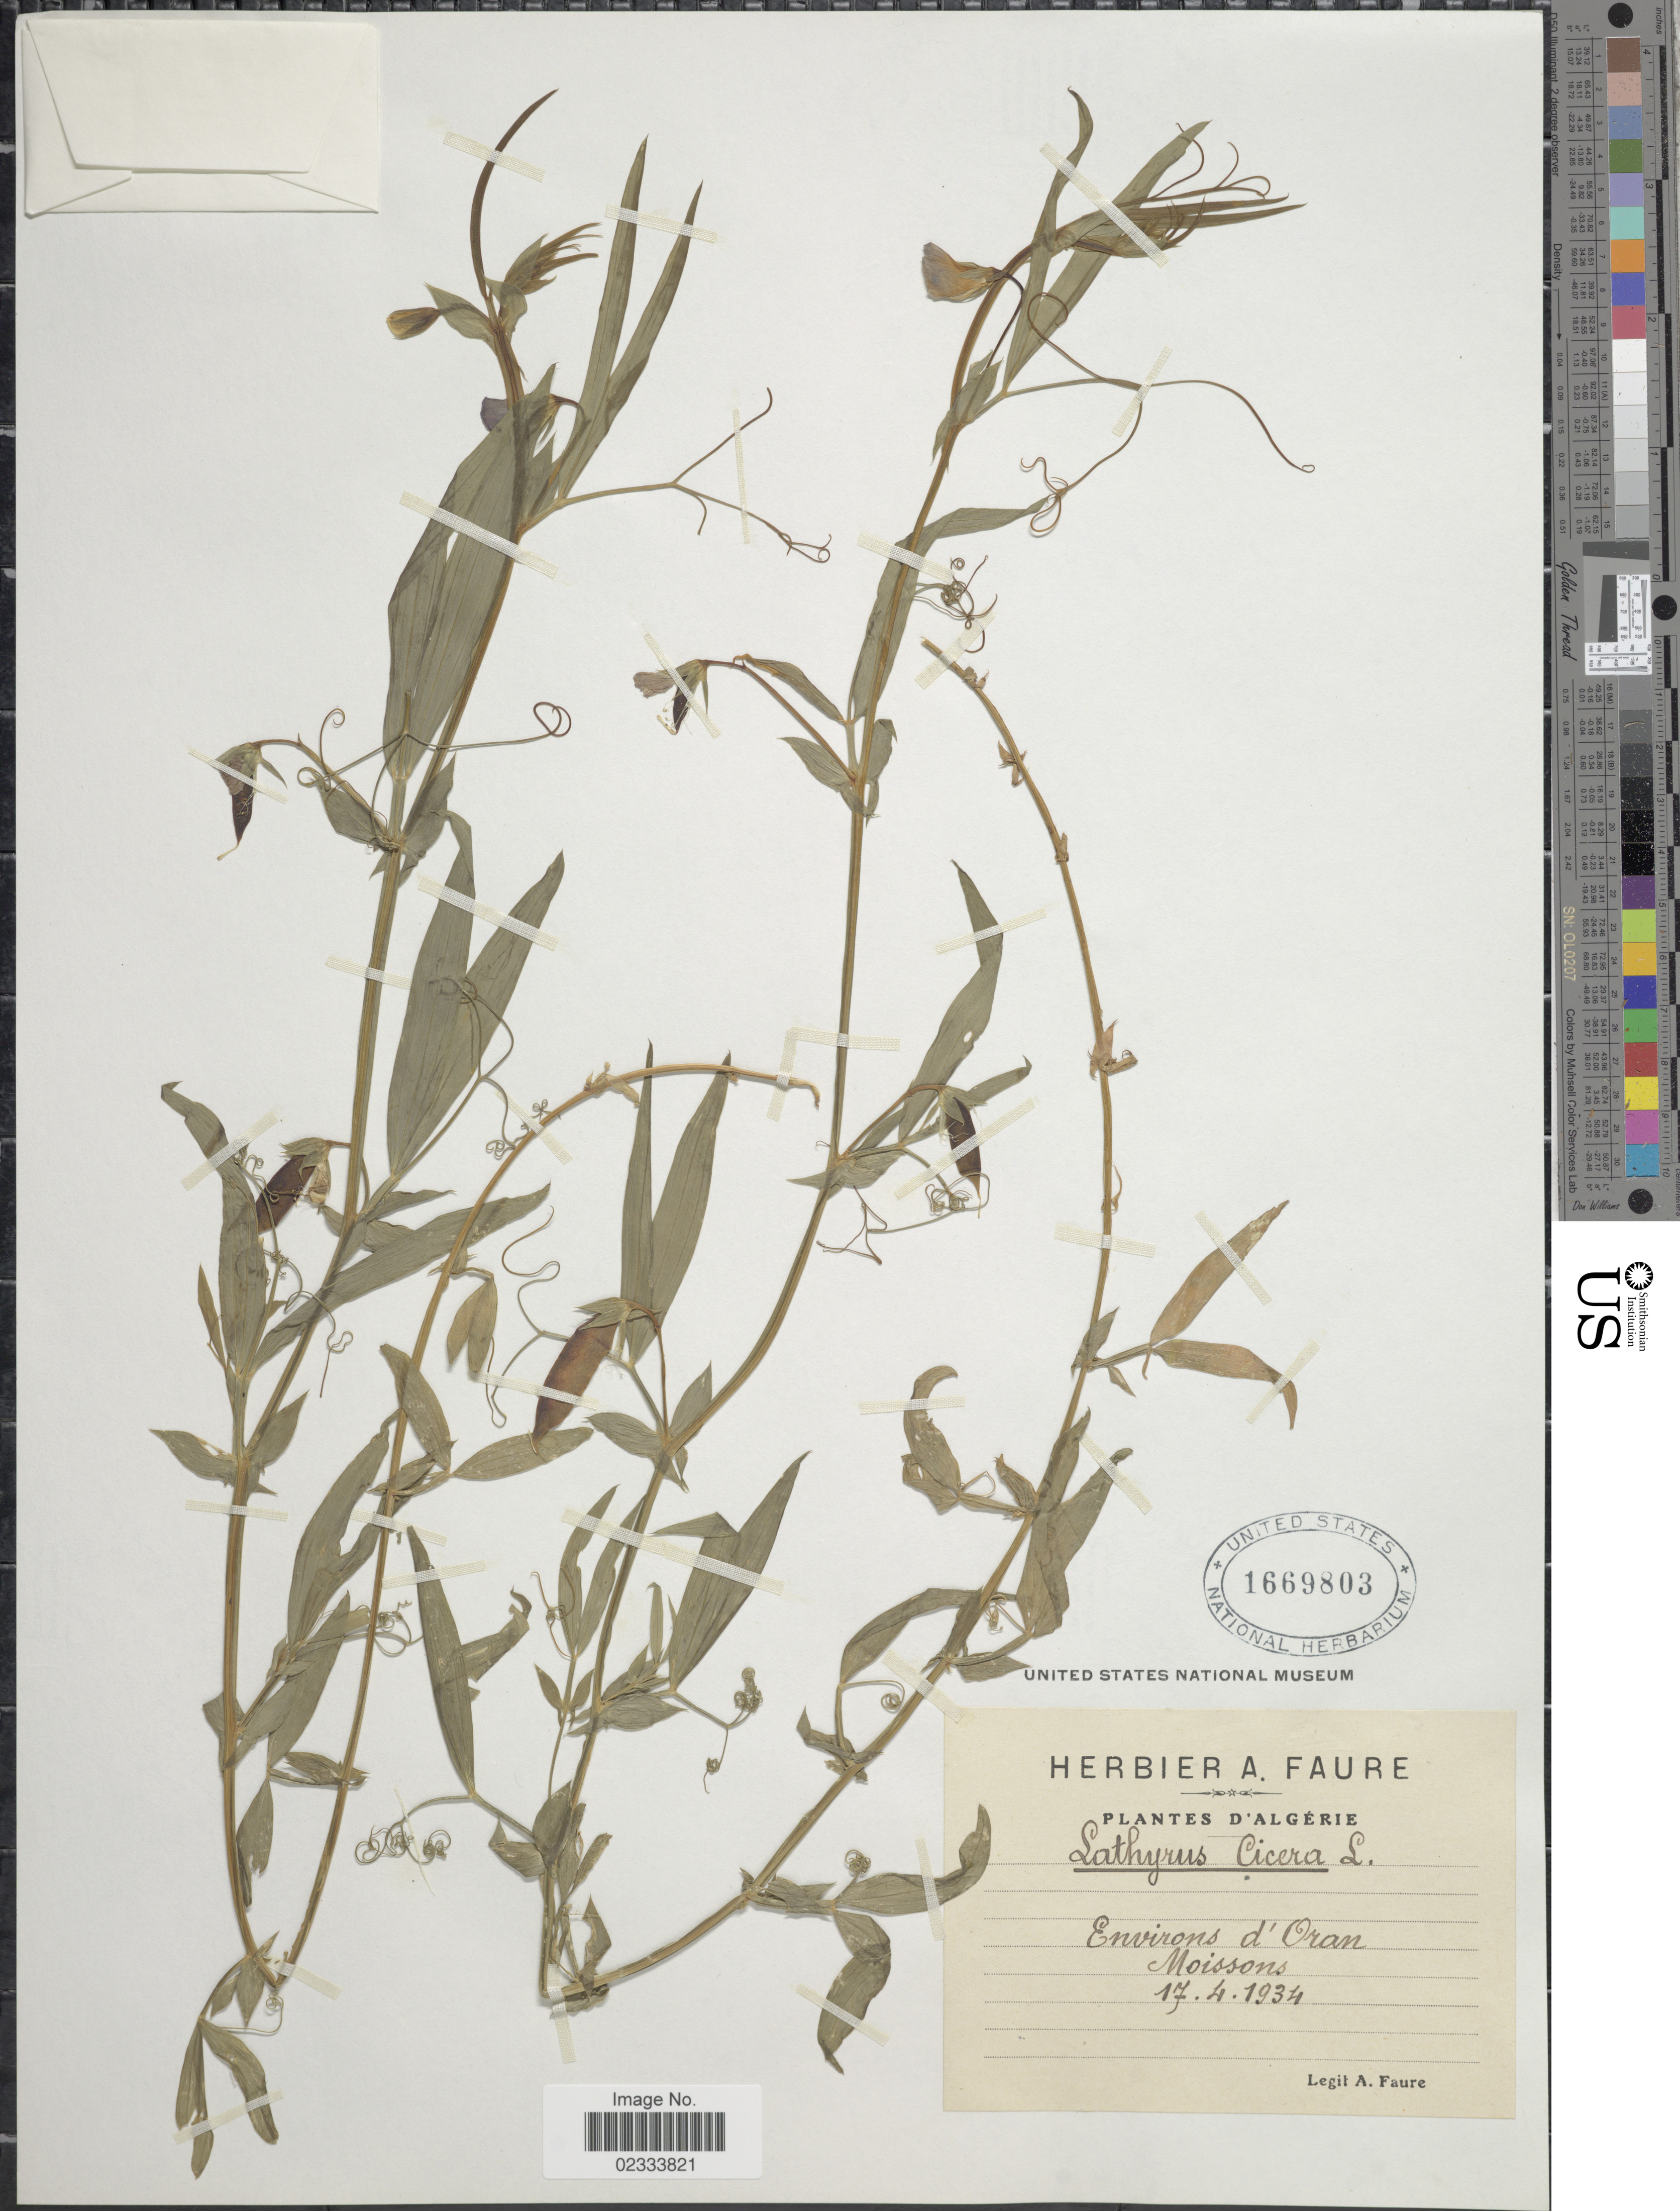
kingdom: Plantae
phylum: Tracheophyta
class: Magnoliopsida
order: Fabales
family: Fabaceae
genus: Lathyrus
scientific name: Lathyrus cicera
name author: L.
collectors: A. Faure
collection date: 1934-04-17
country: Algeria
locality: D'Algerie, environs d'Oran, Moissons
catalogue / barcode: US 1669803